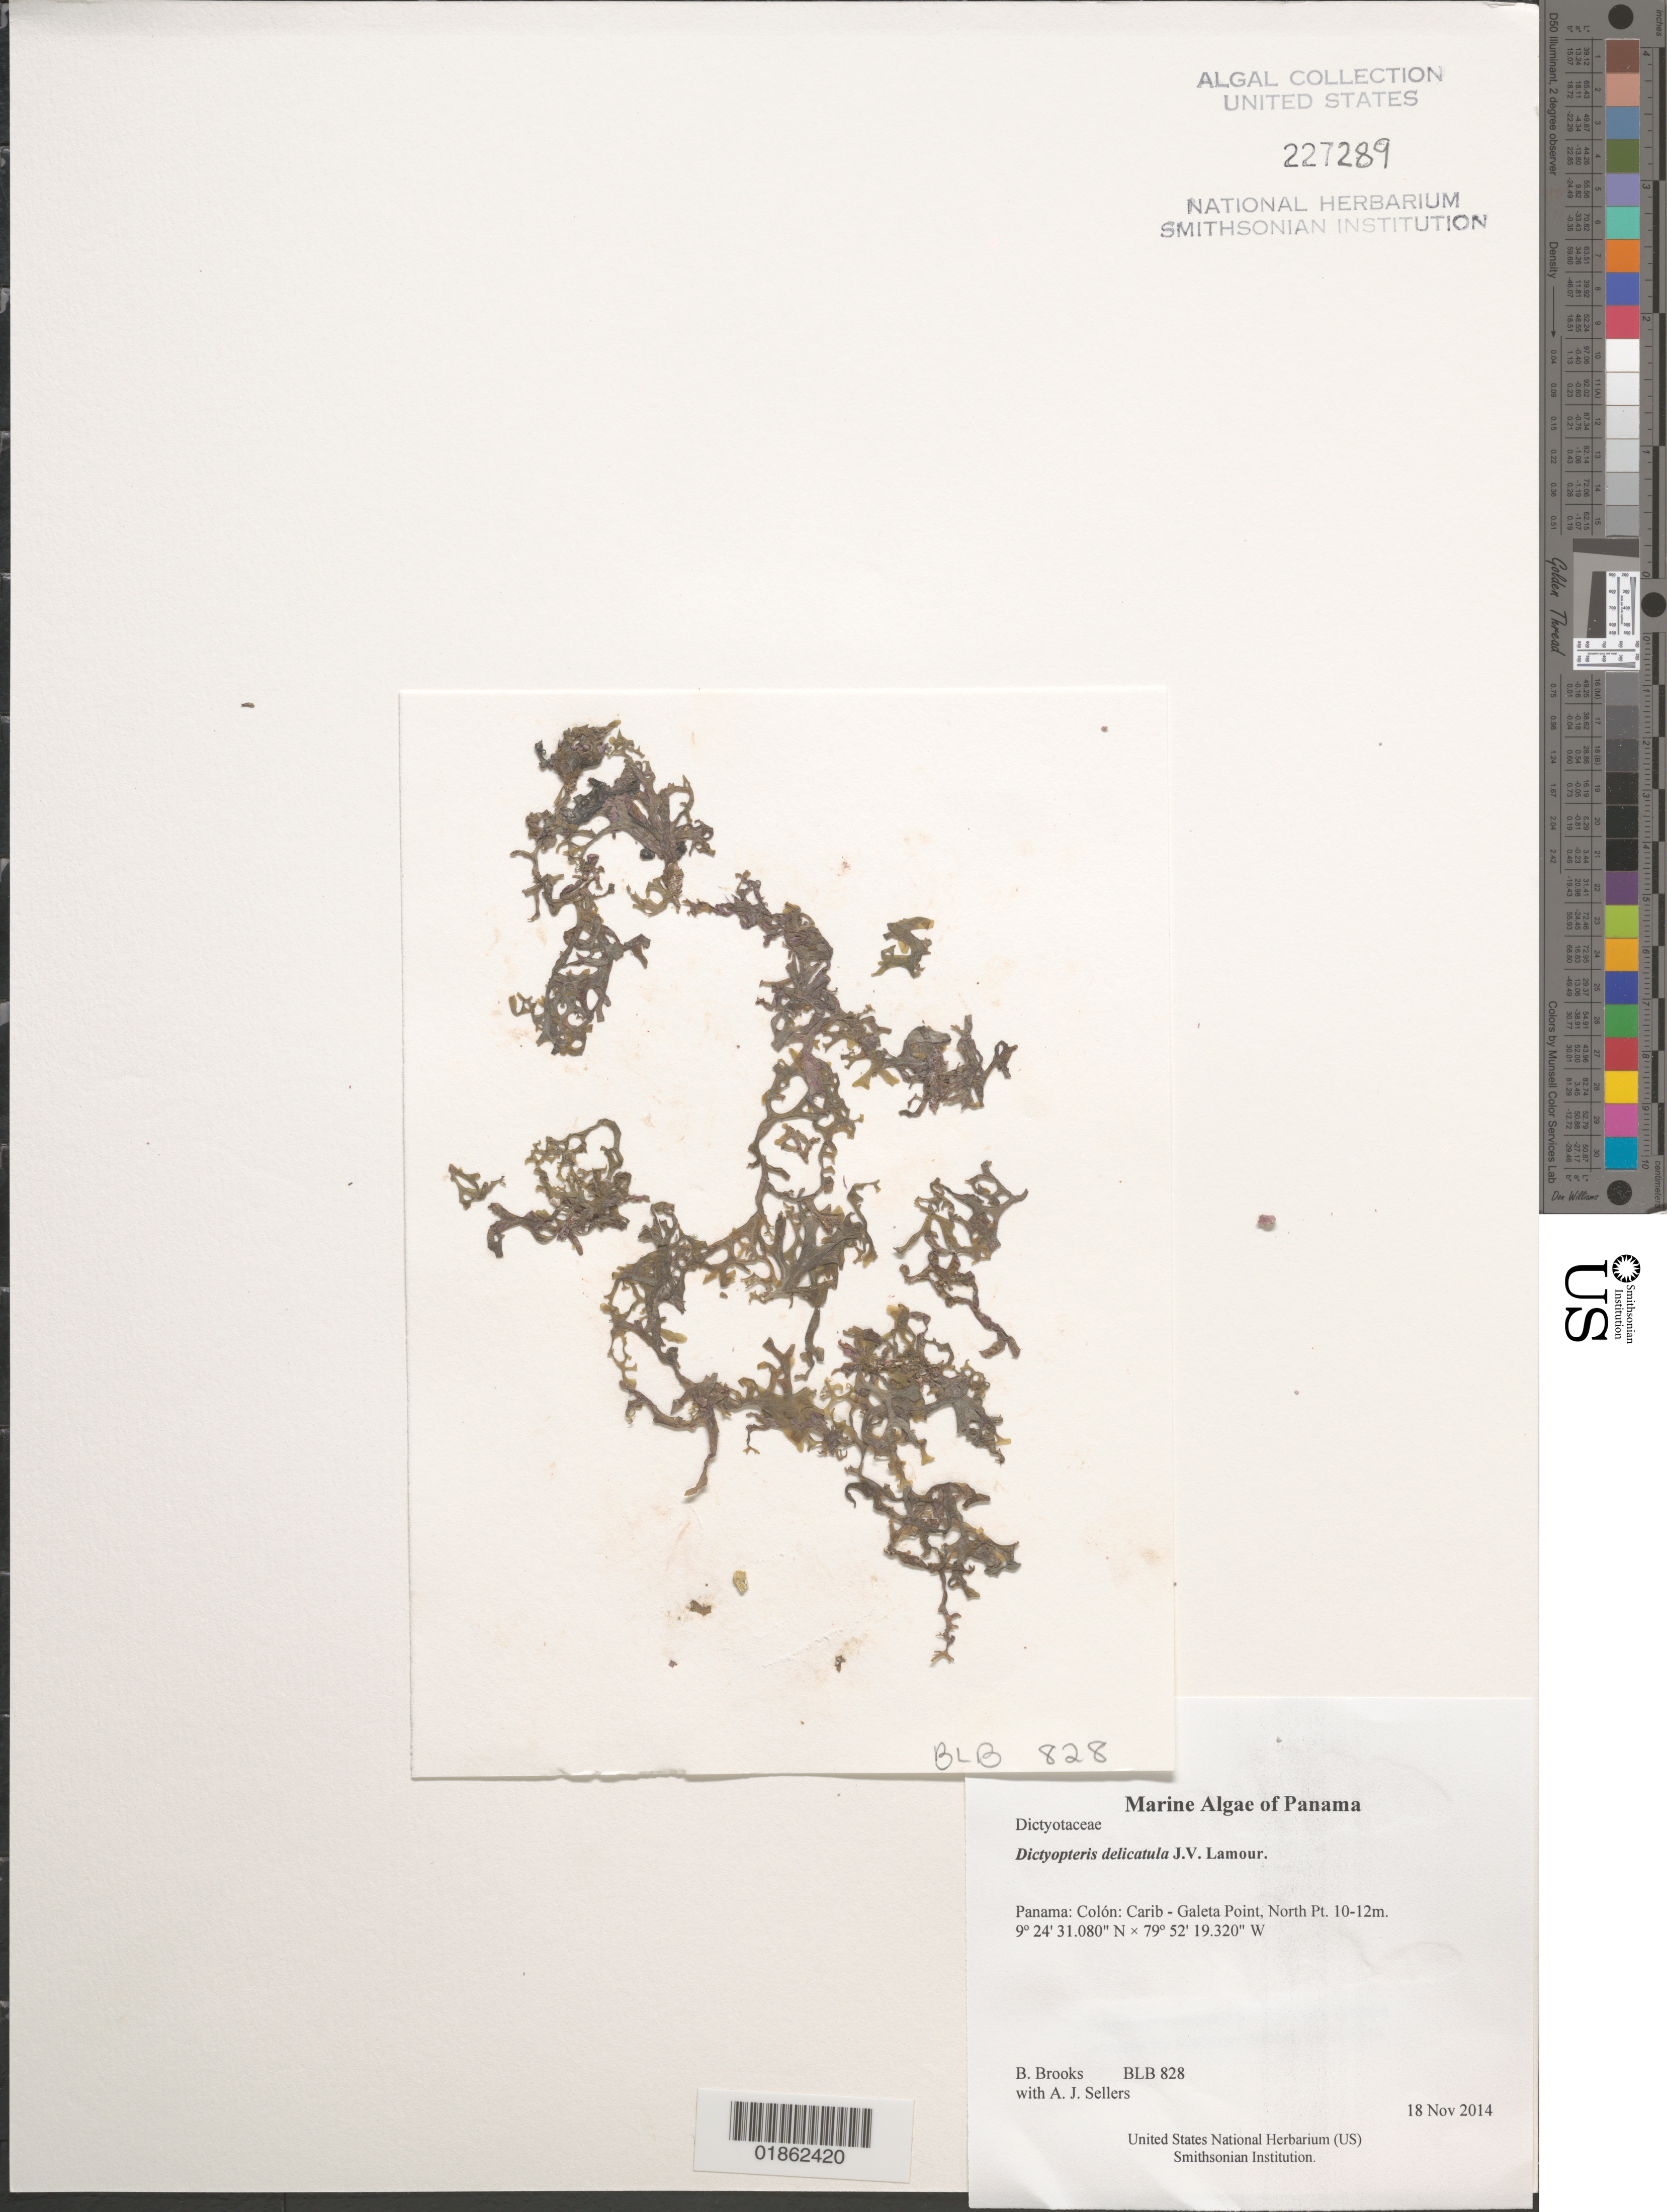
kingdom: Chromista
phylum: Ochrophyta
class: Phaeophyceae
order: Dictyotales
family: Dictyotaceae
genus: Dictyopteris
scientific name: Dictyopteris delicatula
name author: J.V.Lamouroux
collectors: B. Brooks & A. J. Sellers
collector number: BLB 828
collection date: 2014-11-18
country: Panama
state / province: Colón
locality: Carib - Galeta Point, North Pt.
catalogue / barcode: US 227289